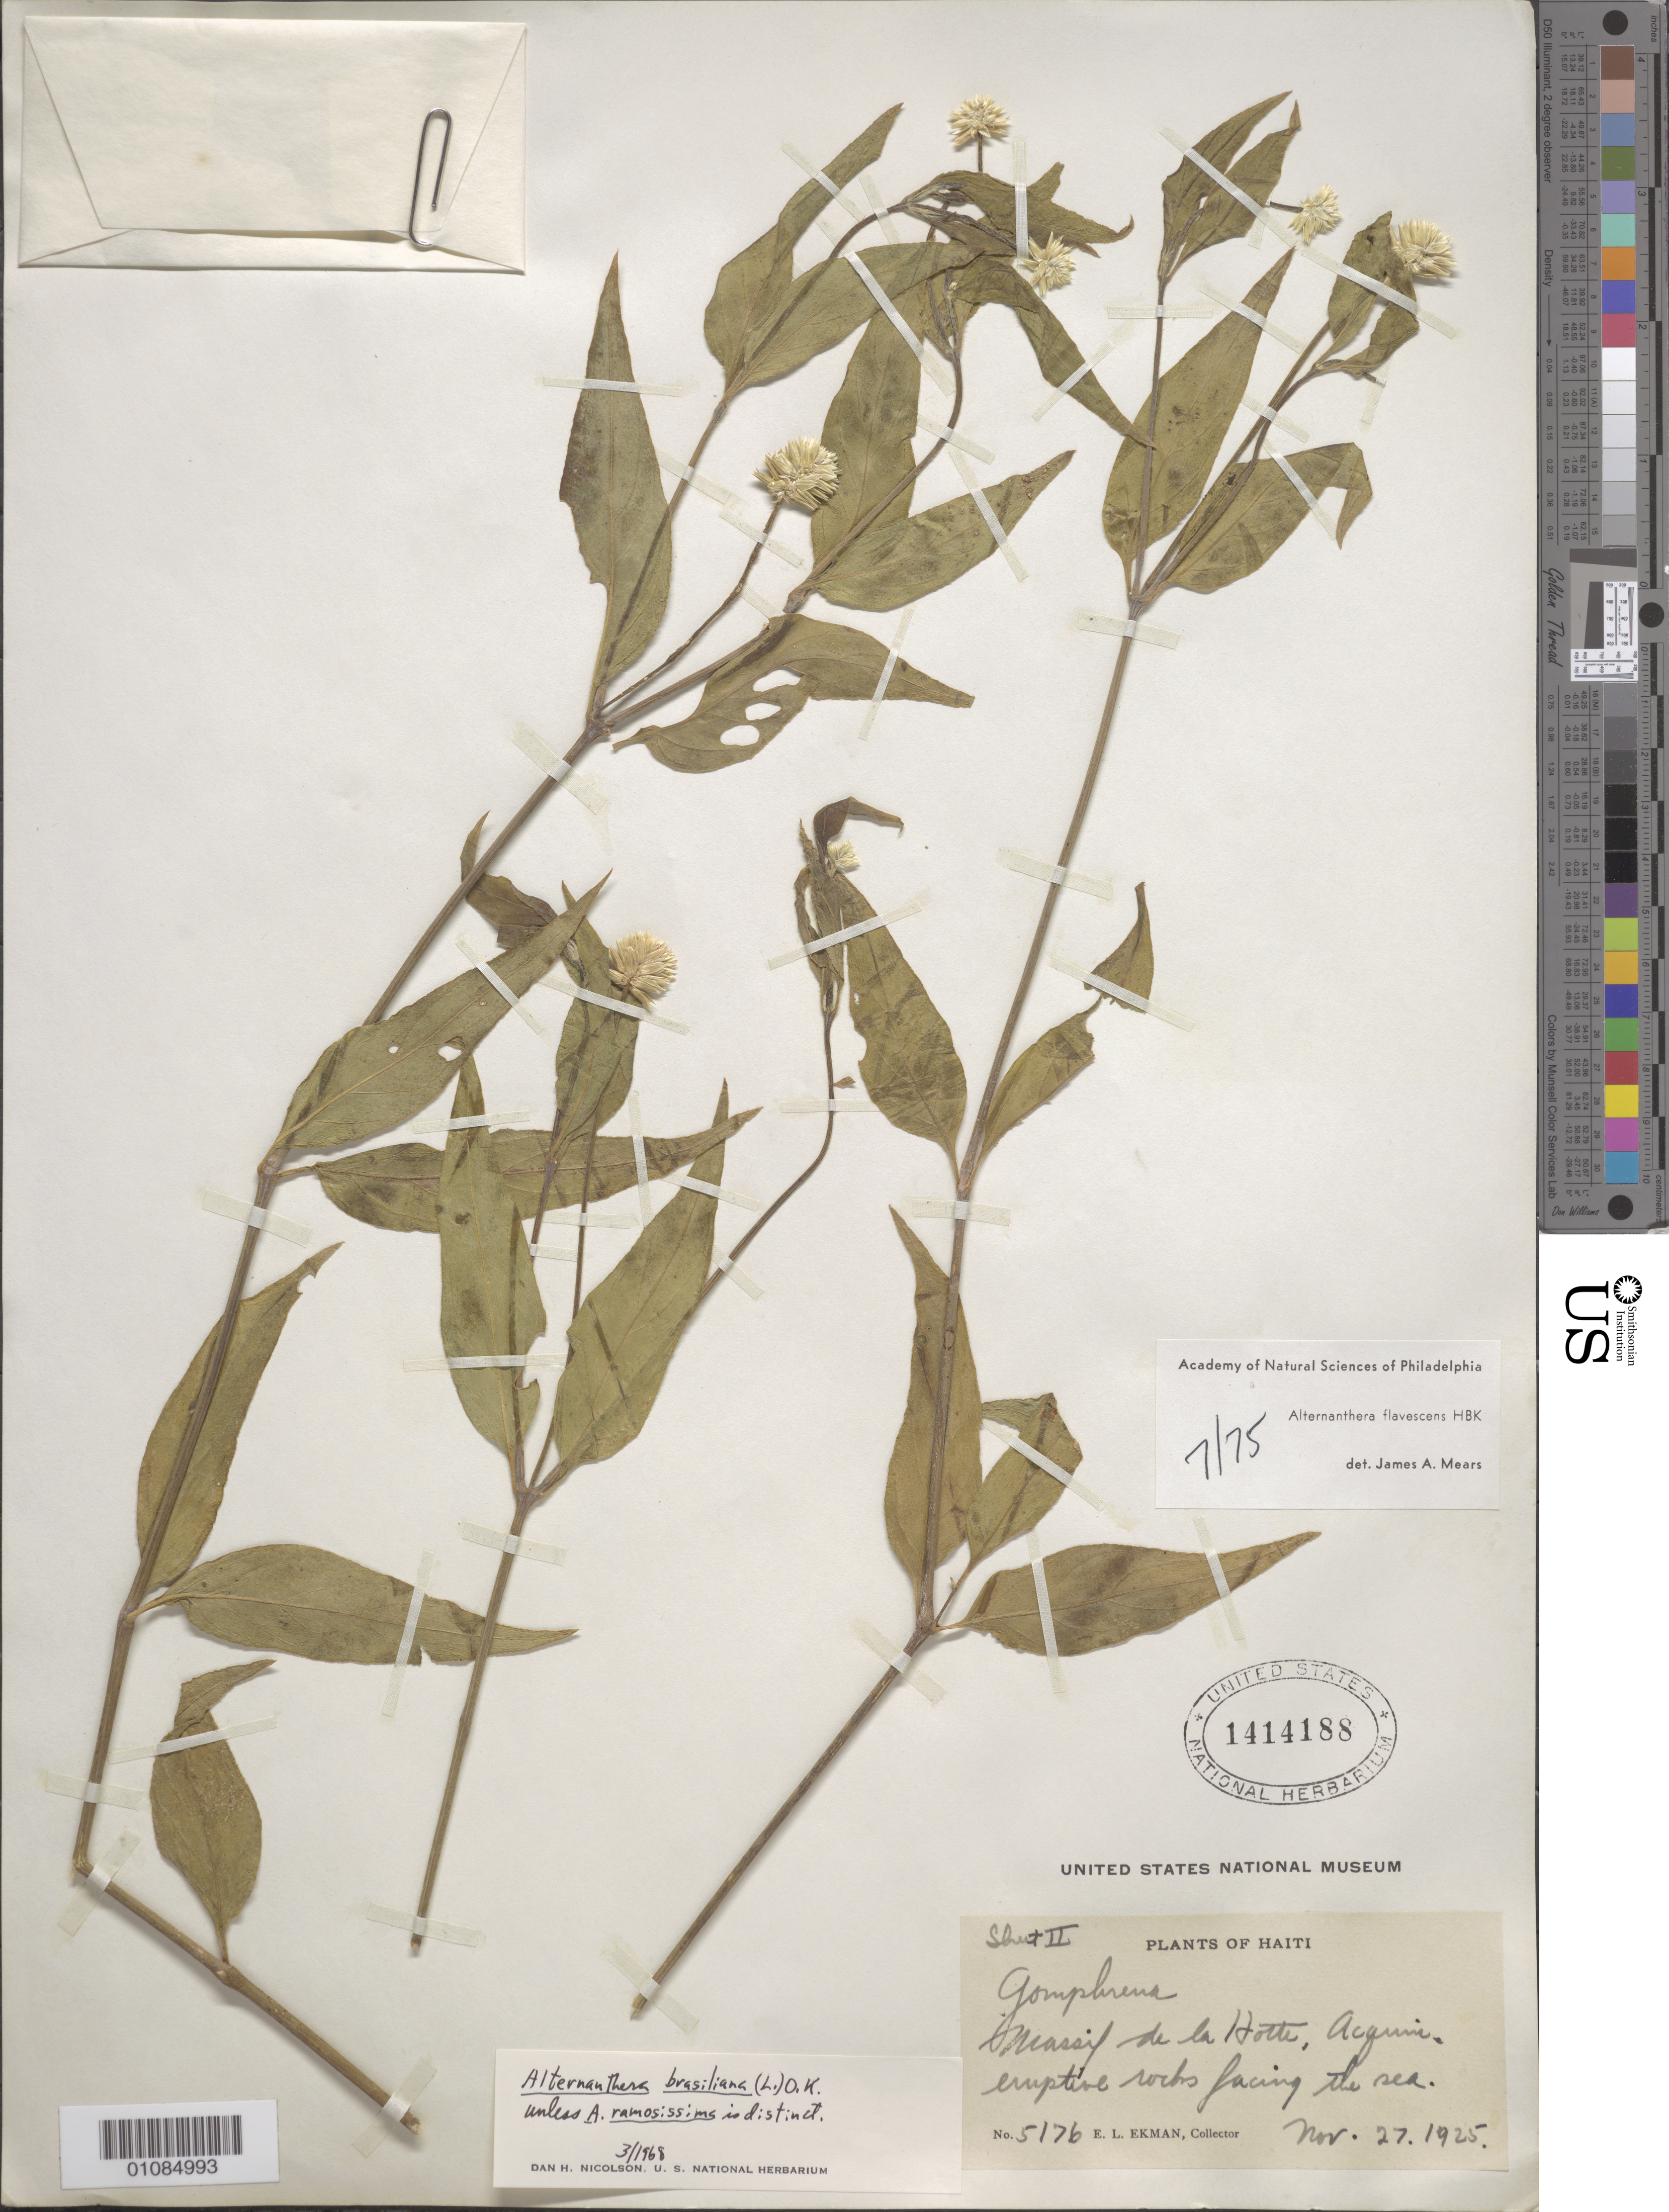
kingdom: Plantae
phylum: Tracheophyta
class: Magnoliopsida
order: Caryophyllales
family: Amaranthaceae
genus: Alternanthera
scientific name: Alternanthera flavescens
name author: Kunth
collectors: E. L. Ekman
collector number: H 5176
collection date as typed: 27 Nov 1925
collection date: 1925-11-27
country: Haiti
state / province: Sud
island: Hispaniola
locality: Massif de la Hotte, Acquine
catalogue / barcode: US 1414188